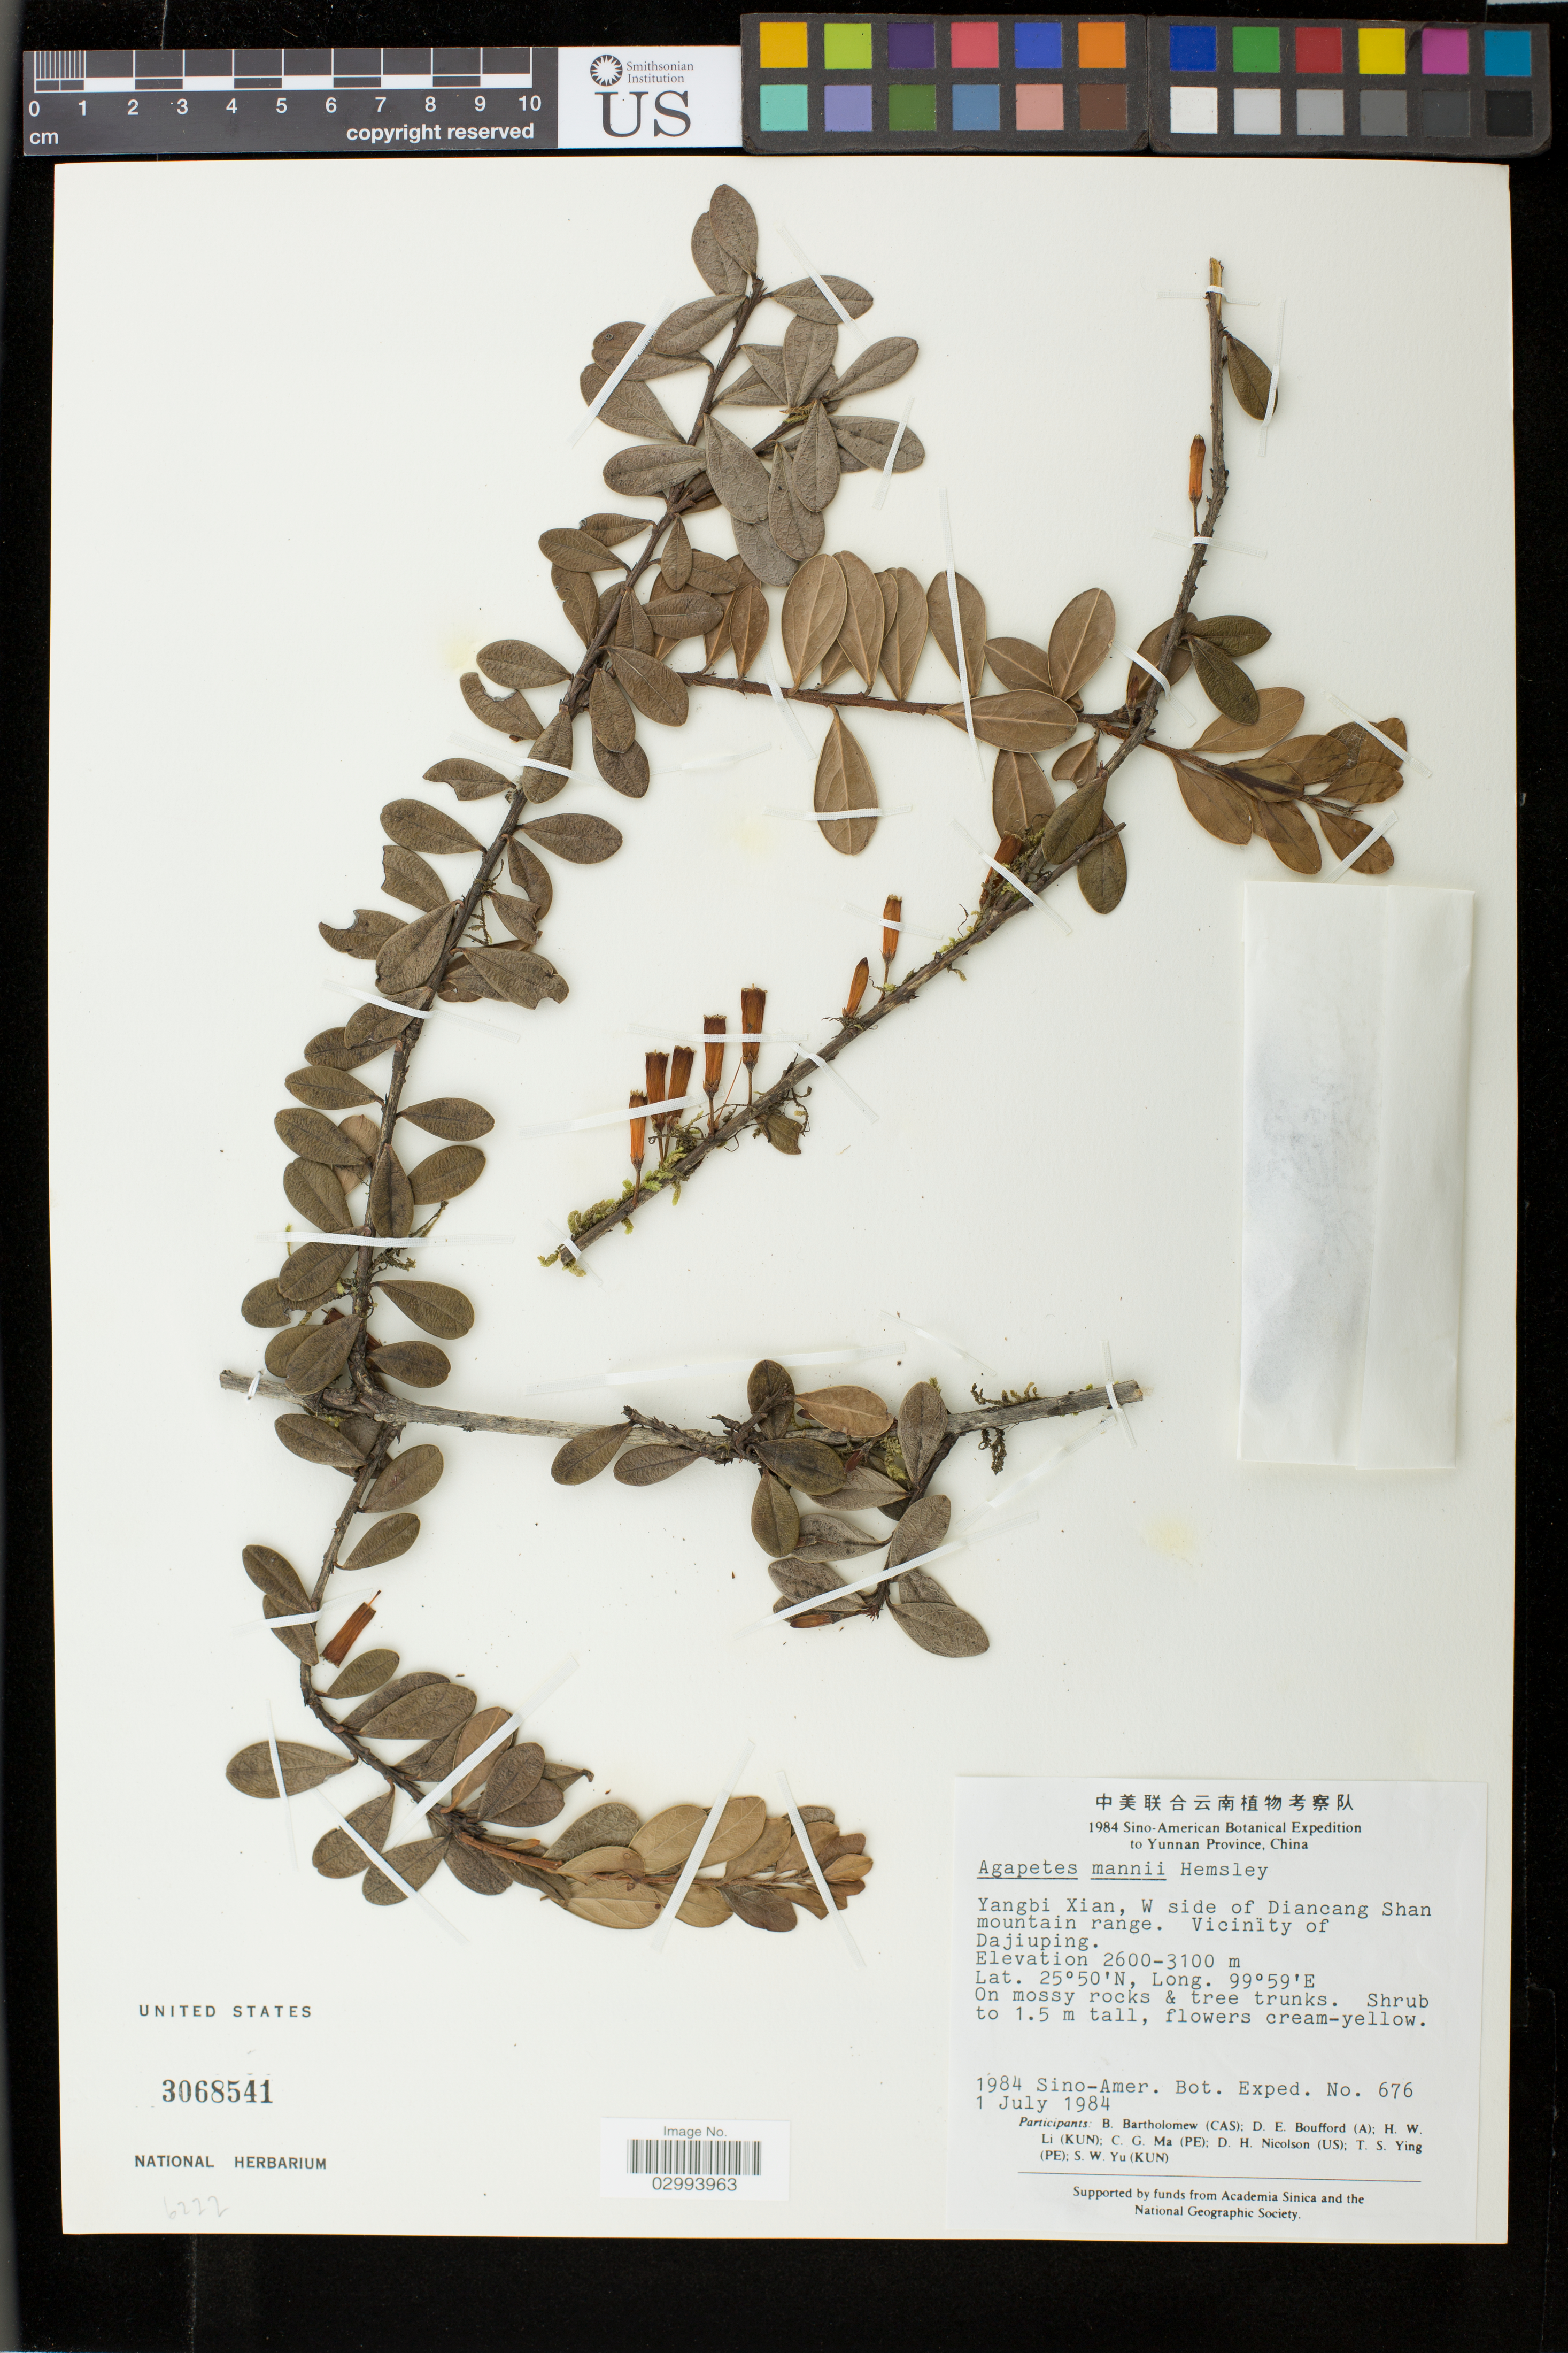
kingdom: Plantae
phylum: Tracheophyta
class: Magnoliopsida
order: Ericales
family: Ericaceae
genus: Agapetes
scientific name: Agapetes mannii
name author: Hemsl.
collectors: Sino-Amer. Bot. Exped. 1984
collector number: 676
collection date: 1984-07-01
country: China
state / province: Yunnan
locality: Yunnan Province, Yangbi Xian, W side of Diancang Shan mountain range. Vicinity of Dajiuping.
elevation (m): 2600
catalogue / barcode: US 3068541